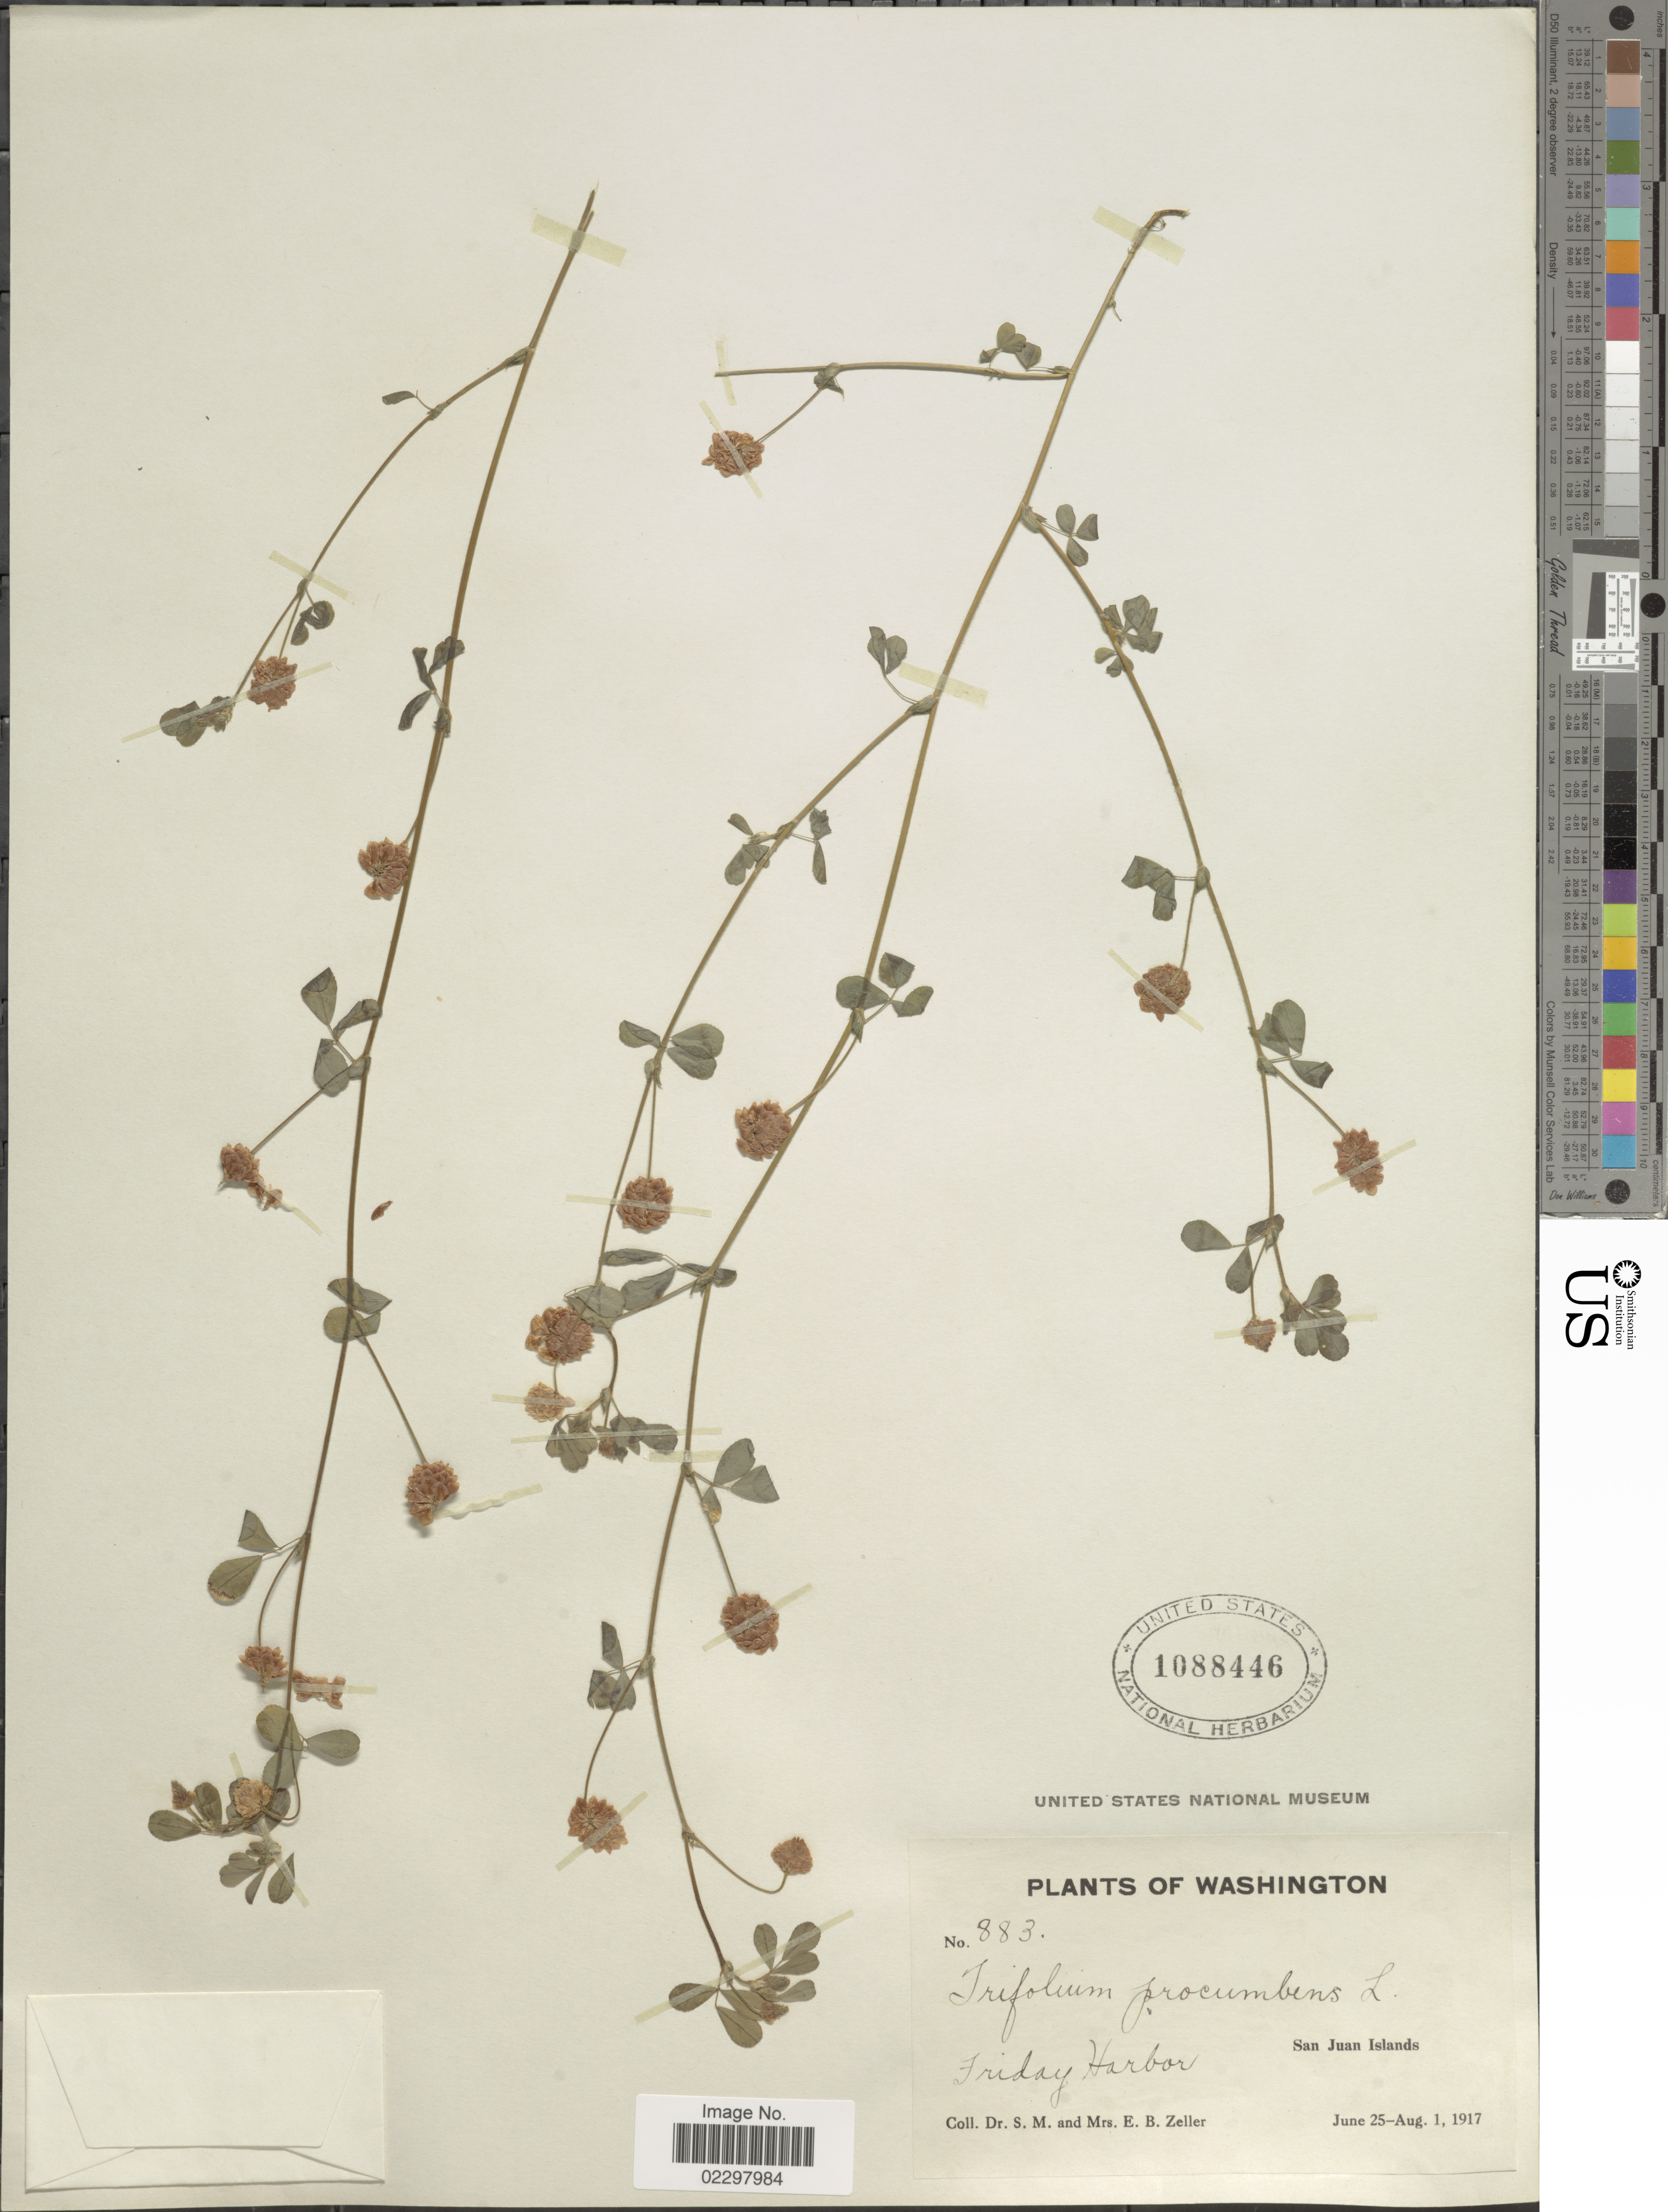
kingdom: Plantae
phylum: Tracheophyta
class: Magnoliopsida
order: Fabales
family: Fabaceae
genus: Trifolium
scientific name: Trifolium procumbens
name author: L.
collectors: S. Zeller & E. Zeller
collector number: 883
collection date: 1917-06-25/1917-08-01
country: United States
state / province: Washington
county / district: San Juan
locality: Friday Harbor, San Juan Islands.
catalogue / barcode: US 1088446